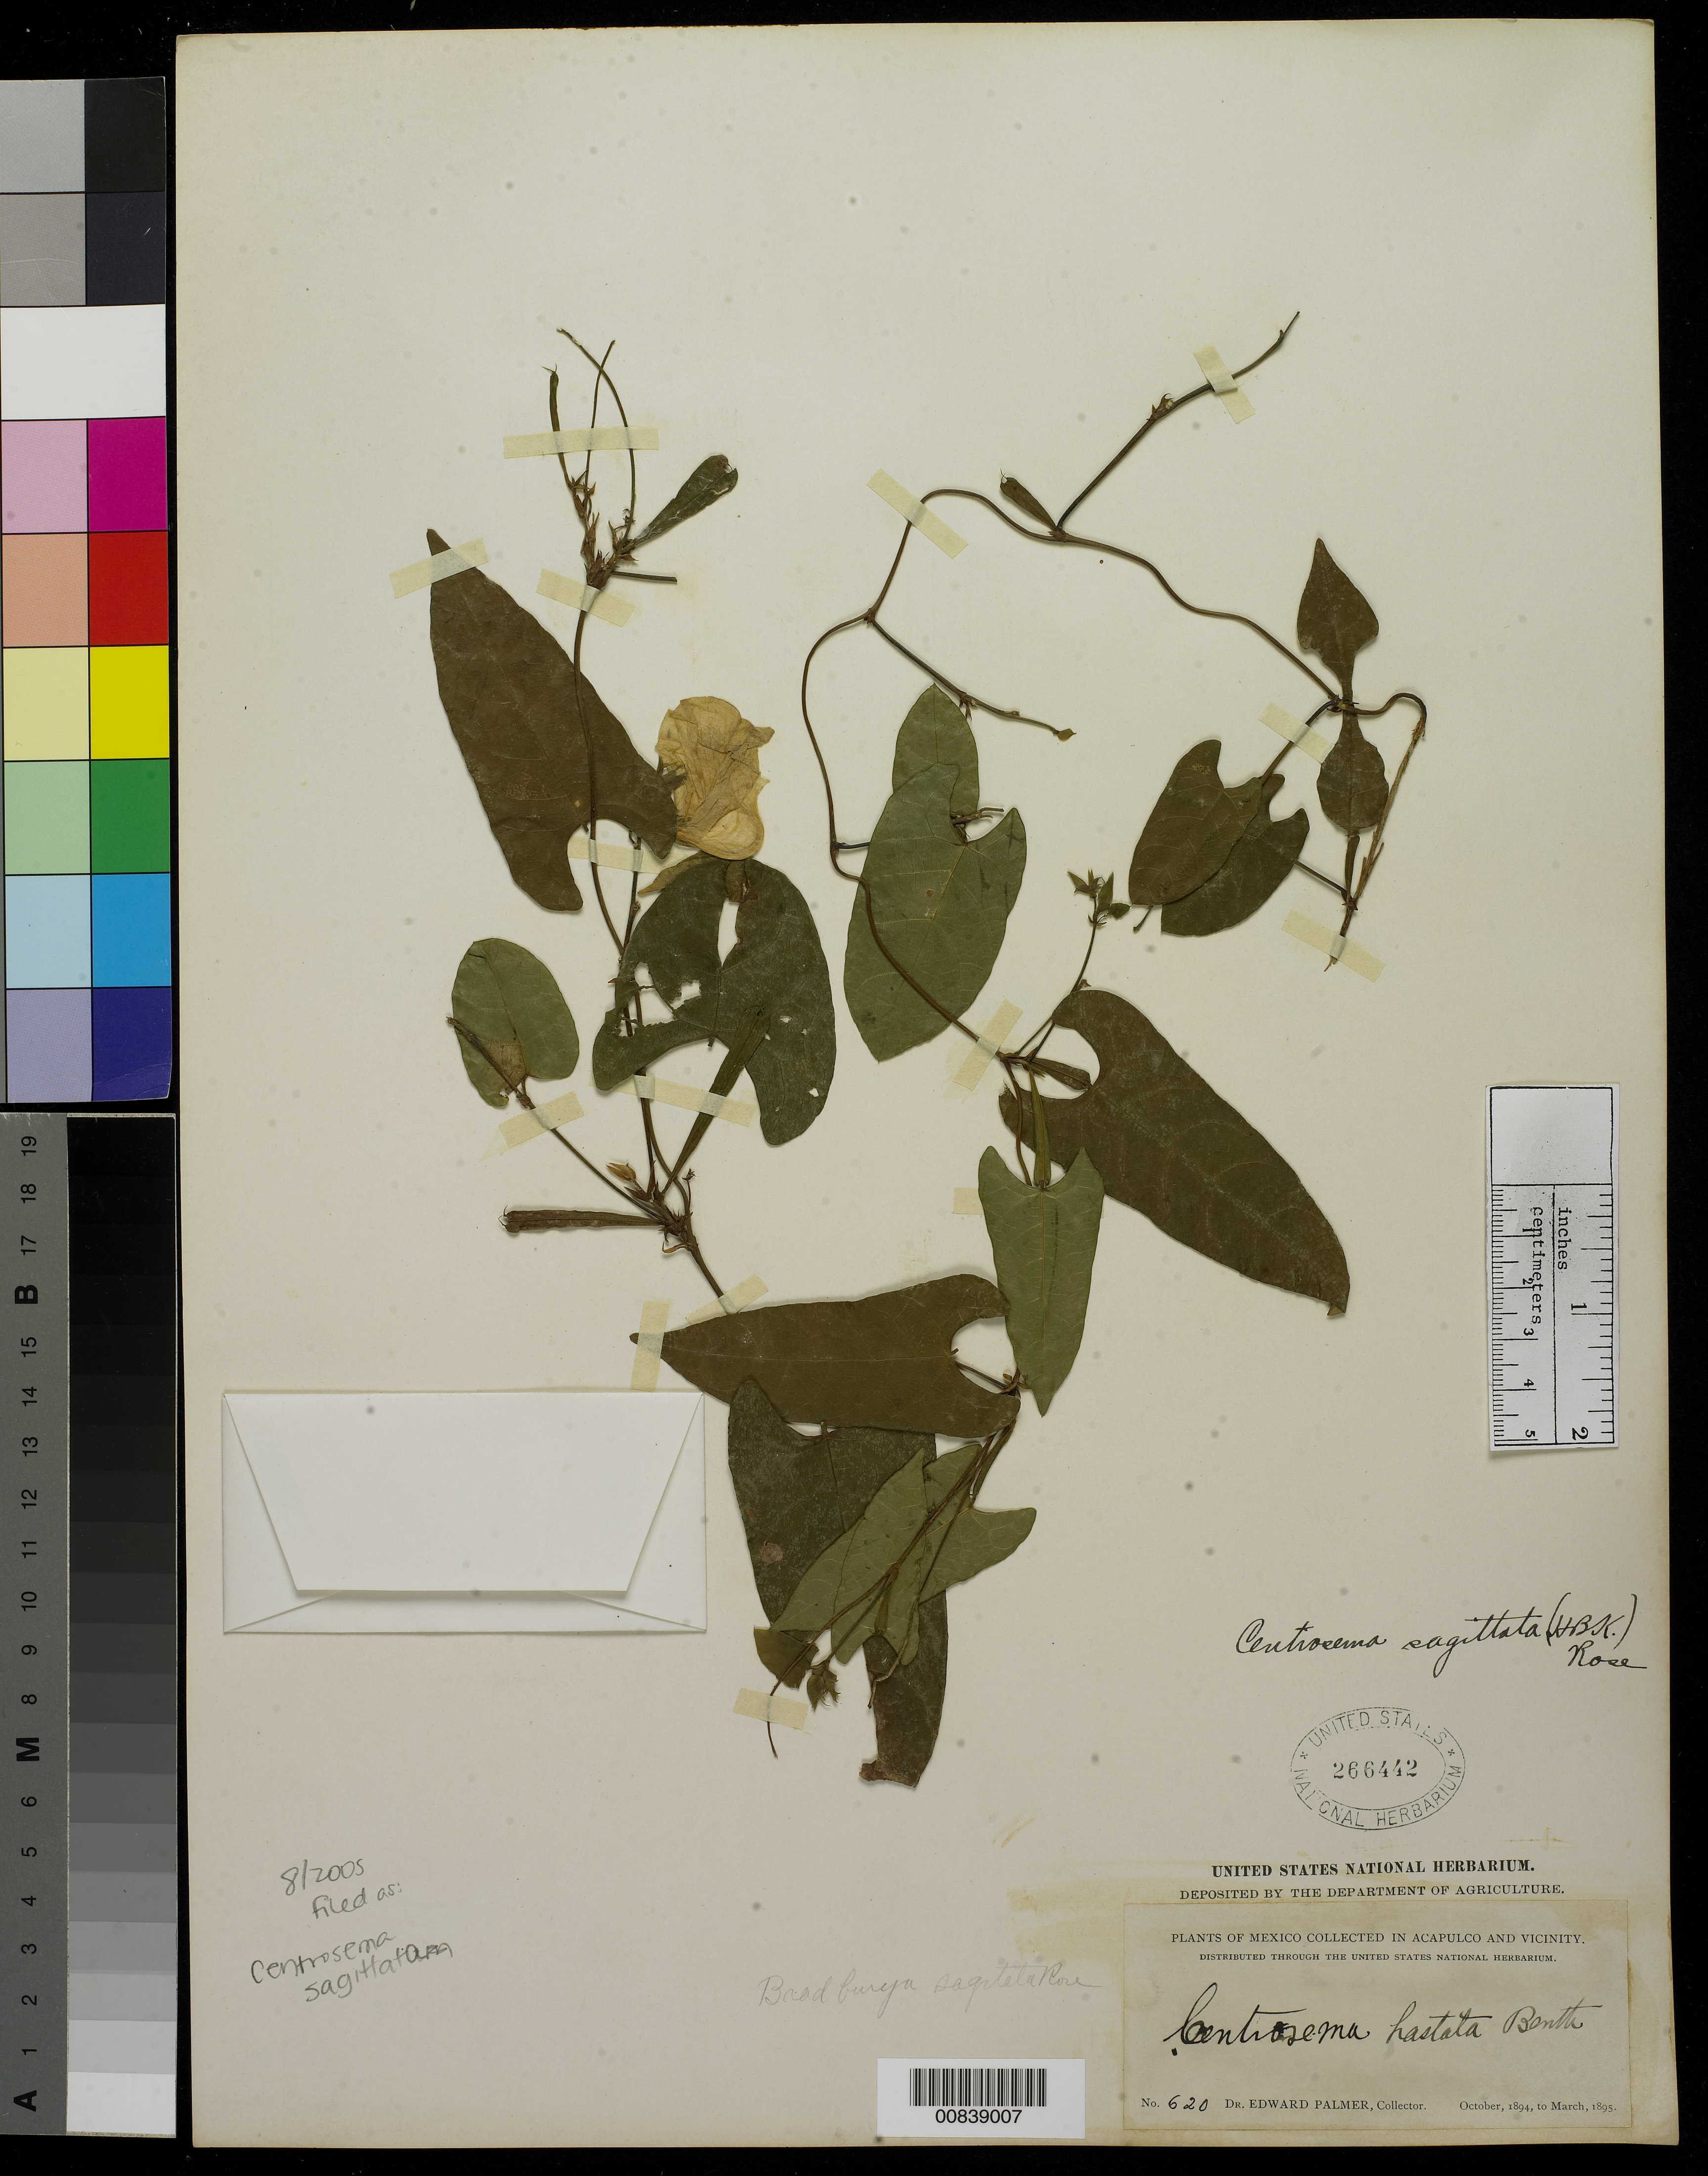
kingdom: Plantae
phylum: Tracheophyta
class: Magnoliopsida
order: Fabales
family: Fabaceae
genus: Centrosema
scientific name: Centrosema sagittata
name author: (Kunth) Rose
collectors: E. Palmer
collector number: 620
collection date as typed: Oct 1894 to -- Mar 1895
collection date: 1894-10/1895-03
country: Mexico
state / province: Guerrero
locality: Acapulco, Guerrero and vicinity.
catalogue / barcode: US 266442